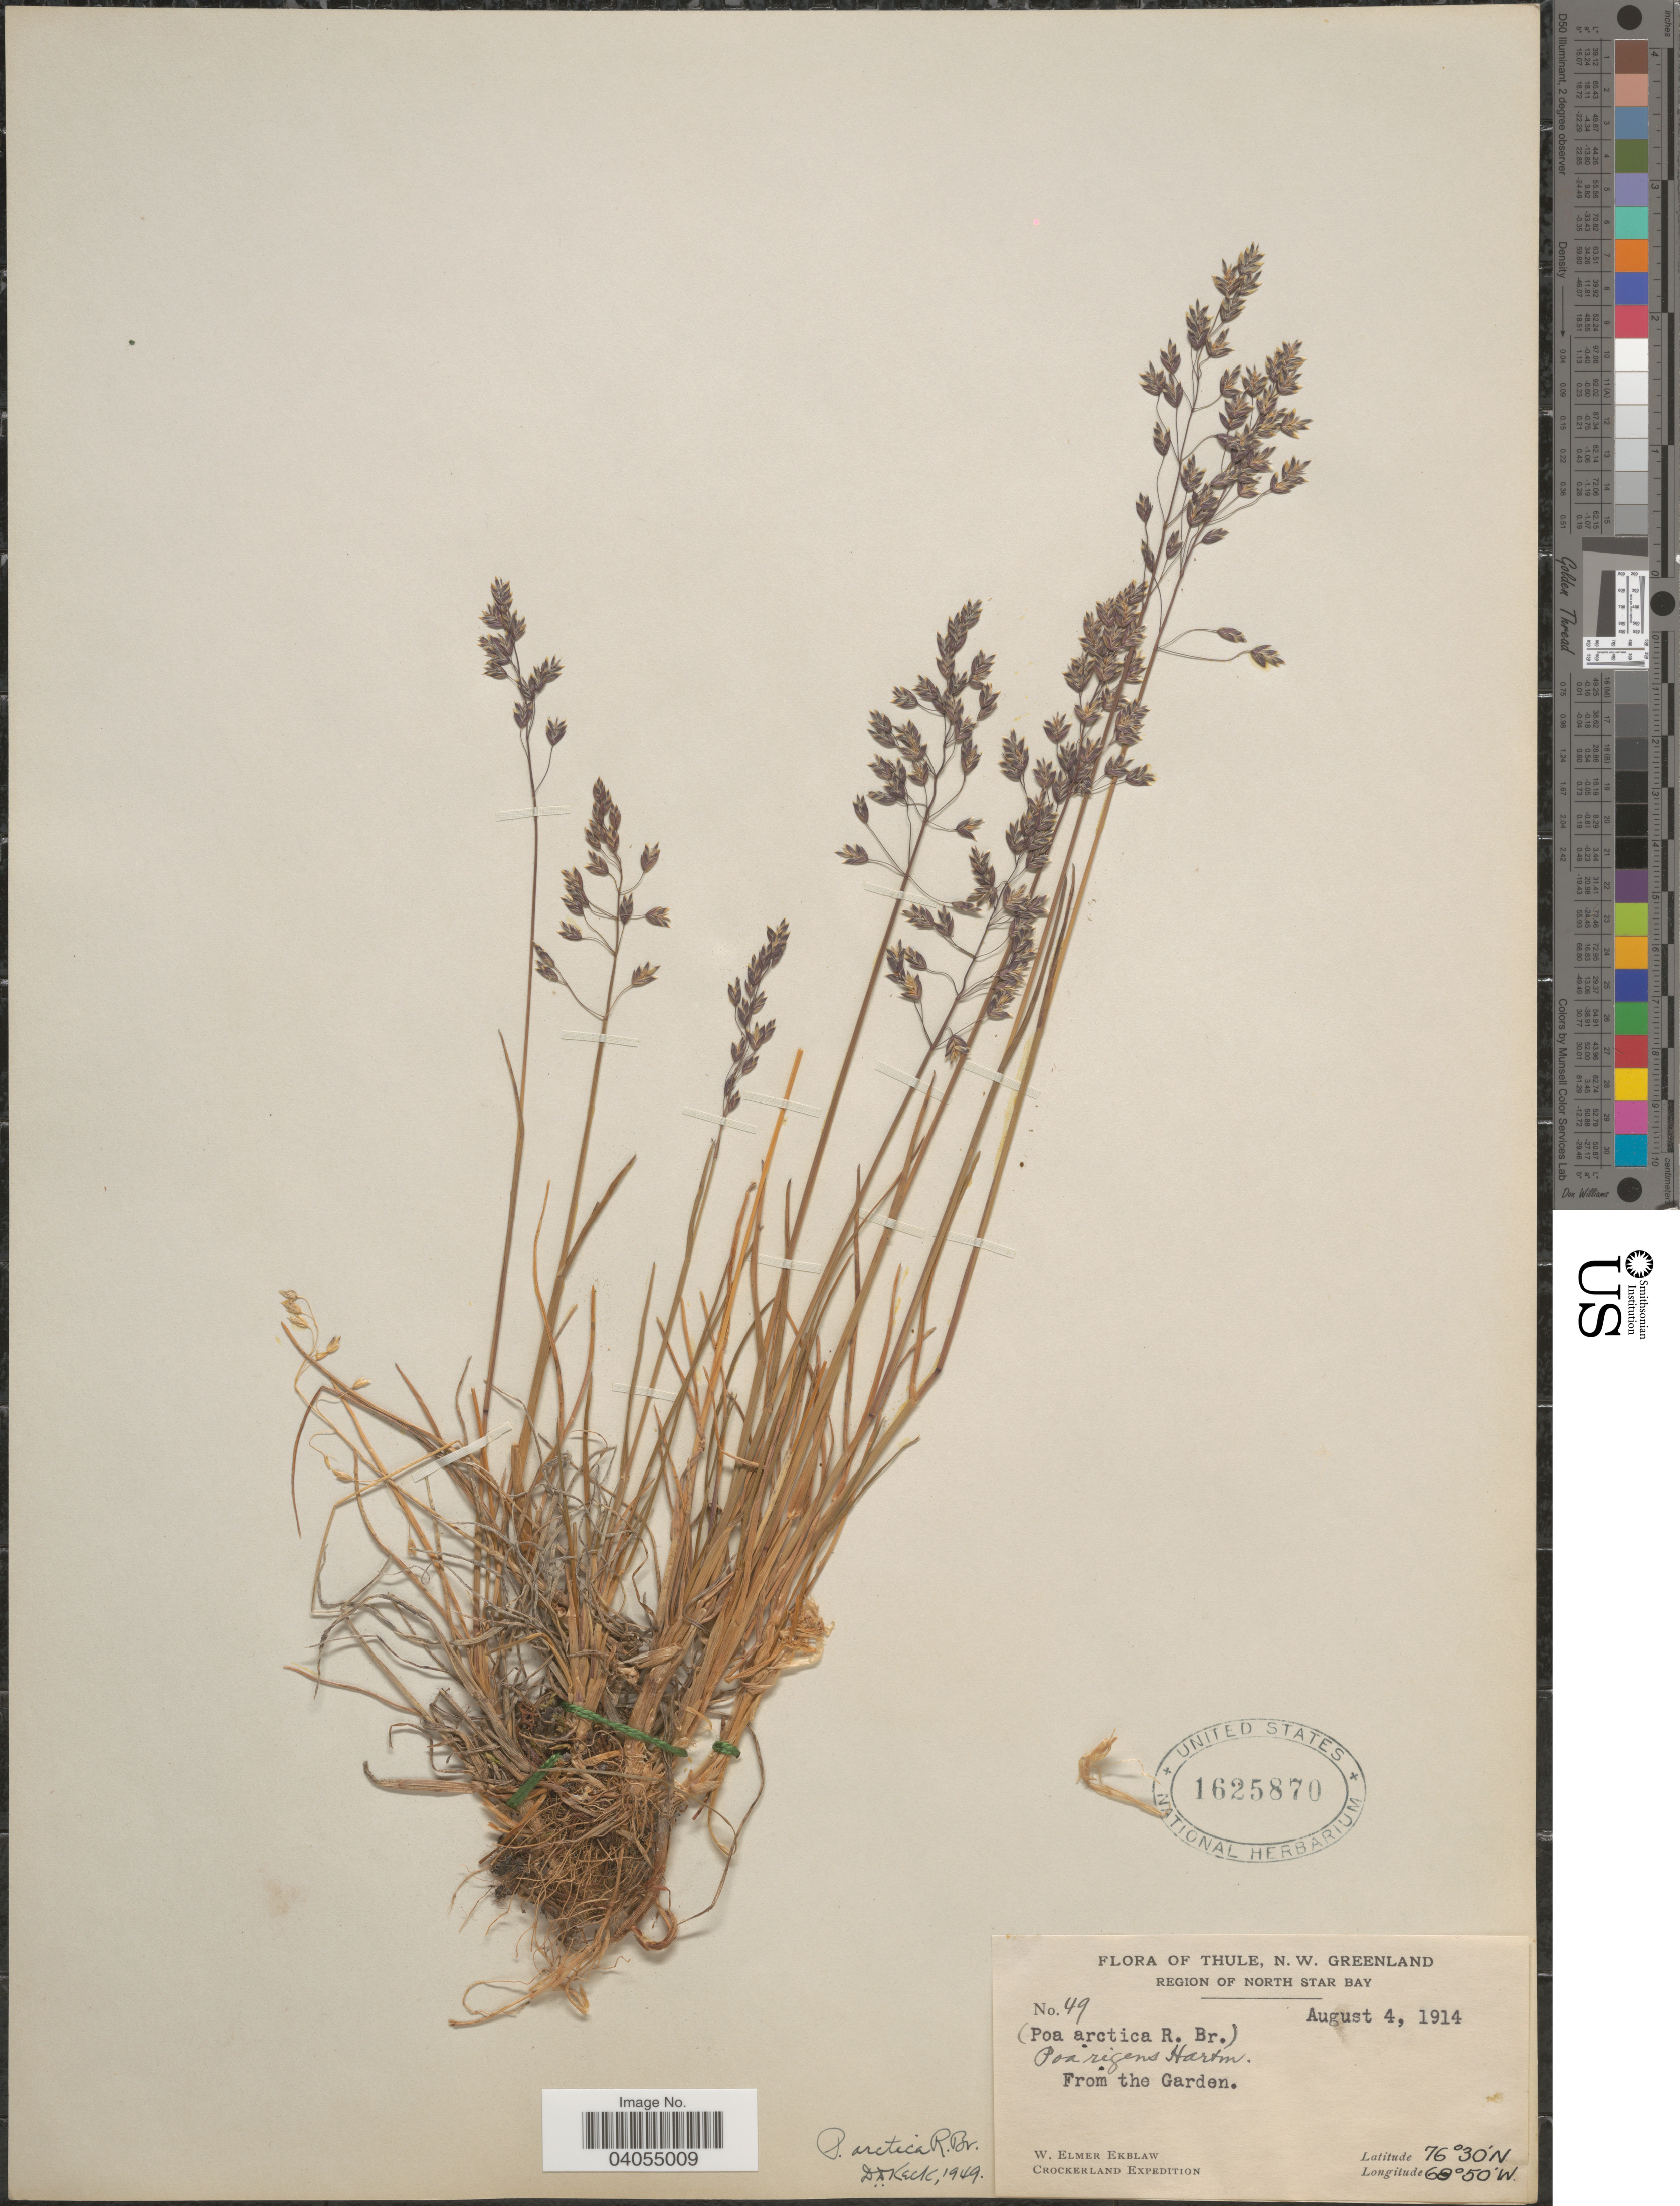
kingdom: Plantae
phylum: Tracheophyta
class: Liliopsida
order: Poales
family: Poaceae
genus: Poa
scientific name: Poa arctica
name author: R. Br.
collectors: W. Ekblaw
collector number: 49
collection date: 1914-08-04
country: Greenland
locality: Thule, N.W. Greenland. Region of North Star Bay. From the Garden.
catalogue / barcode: US 1625870